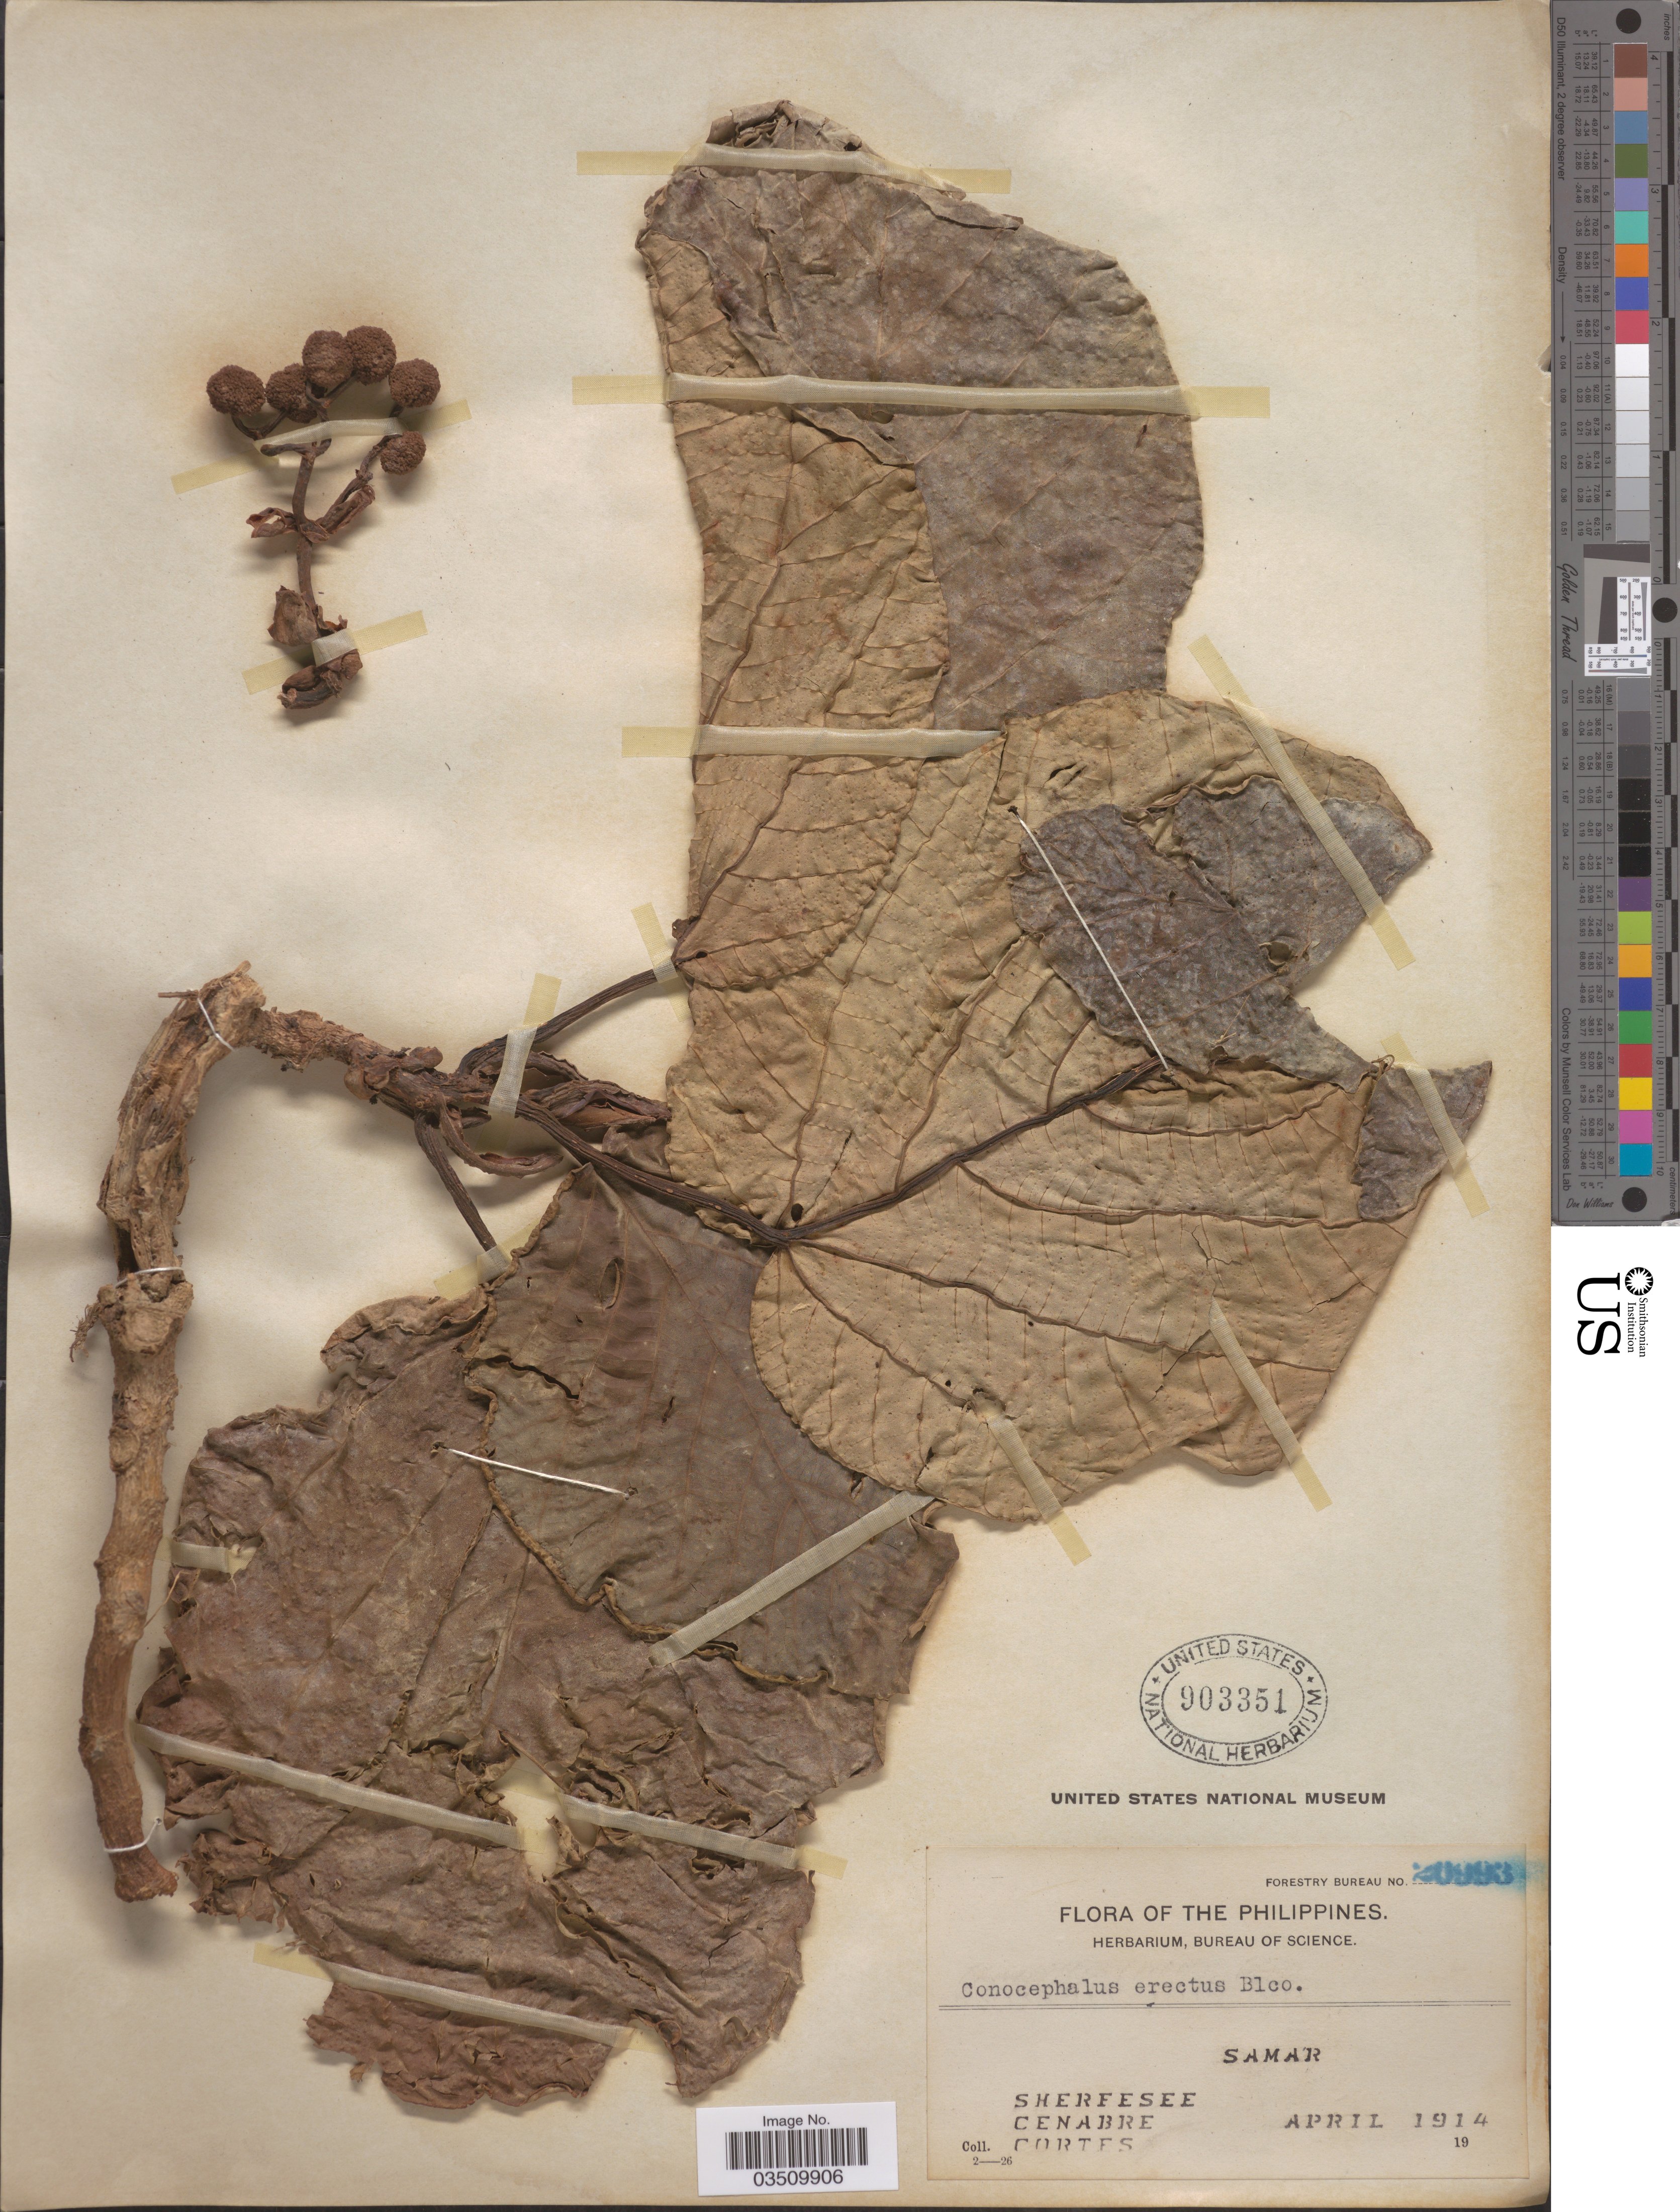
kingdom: Plantae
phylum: Tracheophyta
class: Magnoliopsida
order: Rosales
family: Urticaceae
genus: Poikilospermum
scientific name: Poikilospermum erectum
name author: (Blanco) Merr.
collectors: -. Sherfesee, -. Cenabre & -. Cortes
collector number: Forestry Bureau 20993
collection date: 1914-04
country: Philippines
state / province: Eastern Visayas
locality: Samar.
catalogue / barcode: US 903351